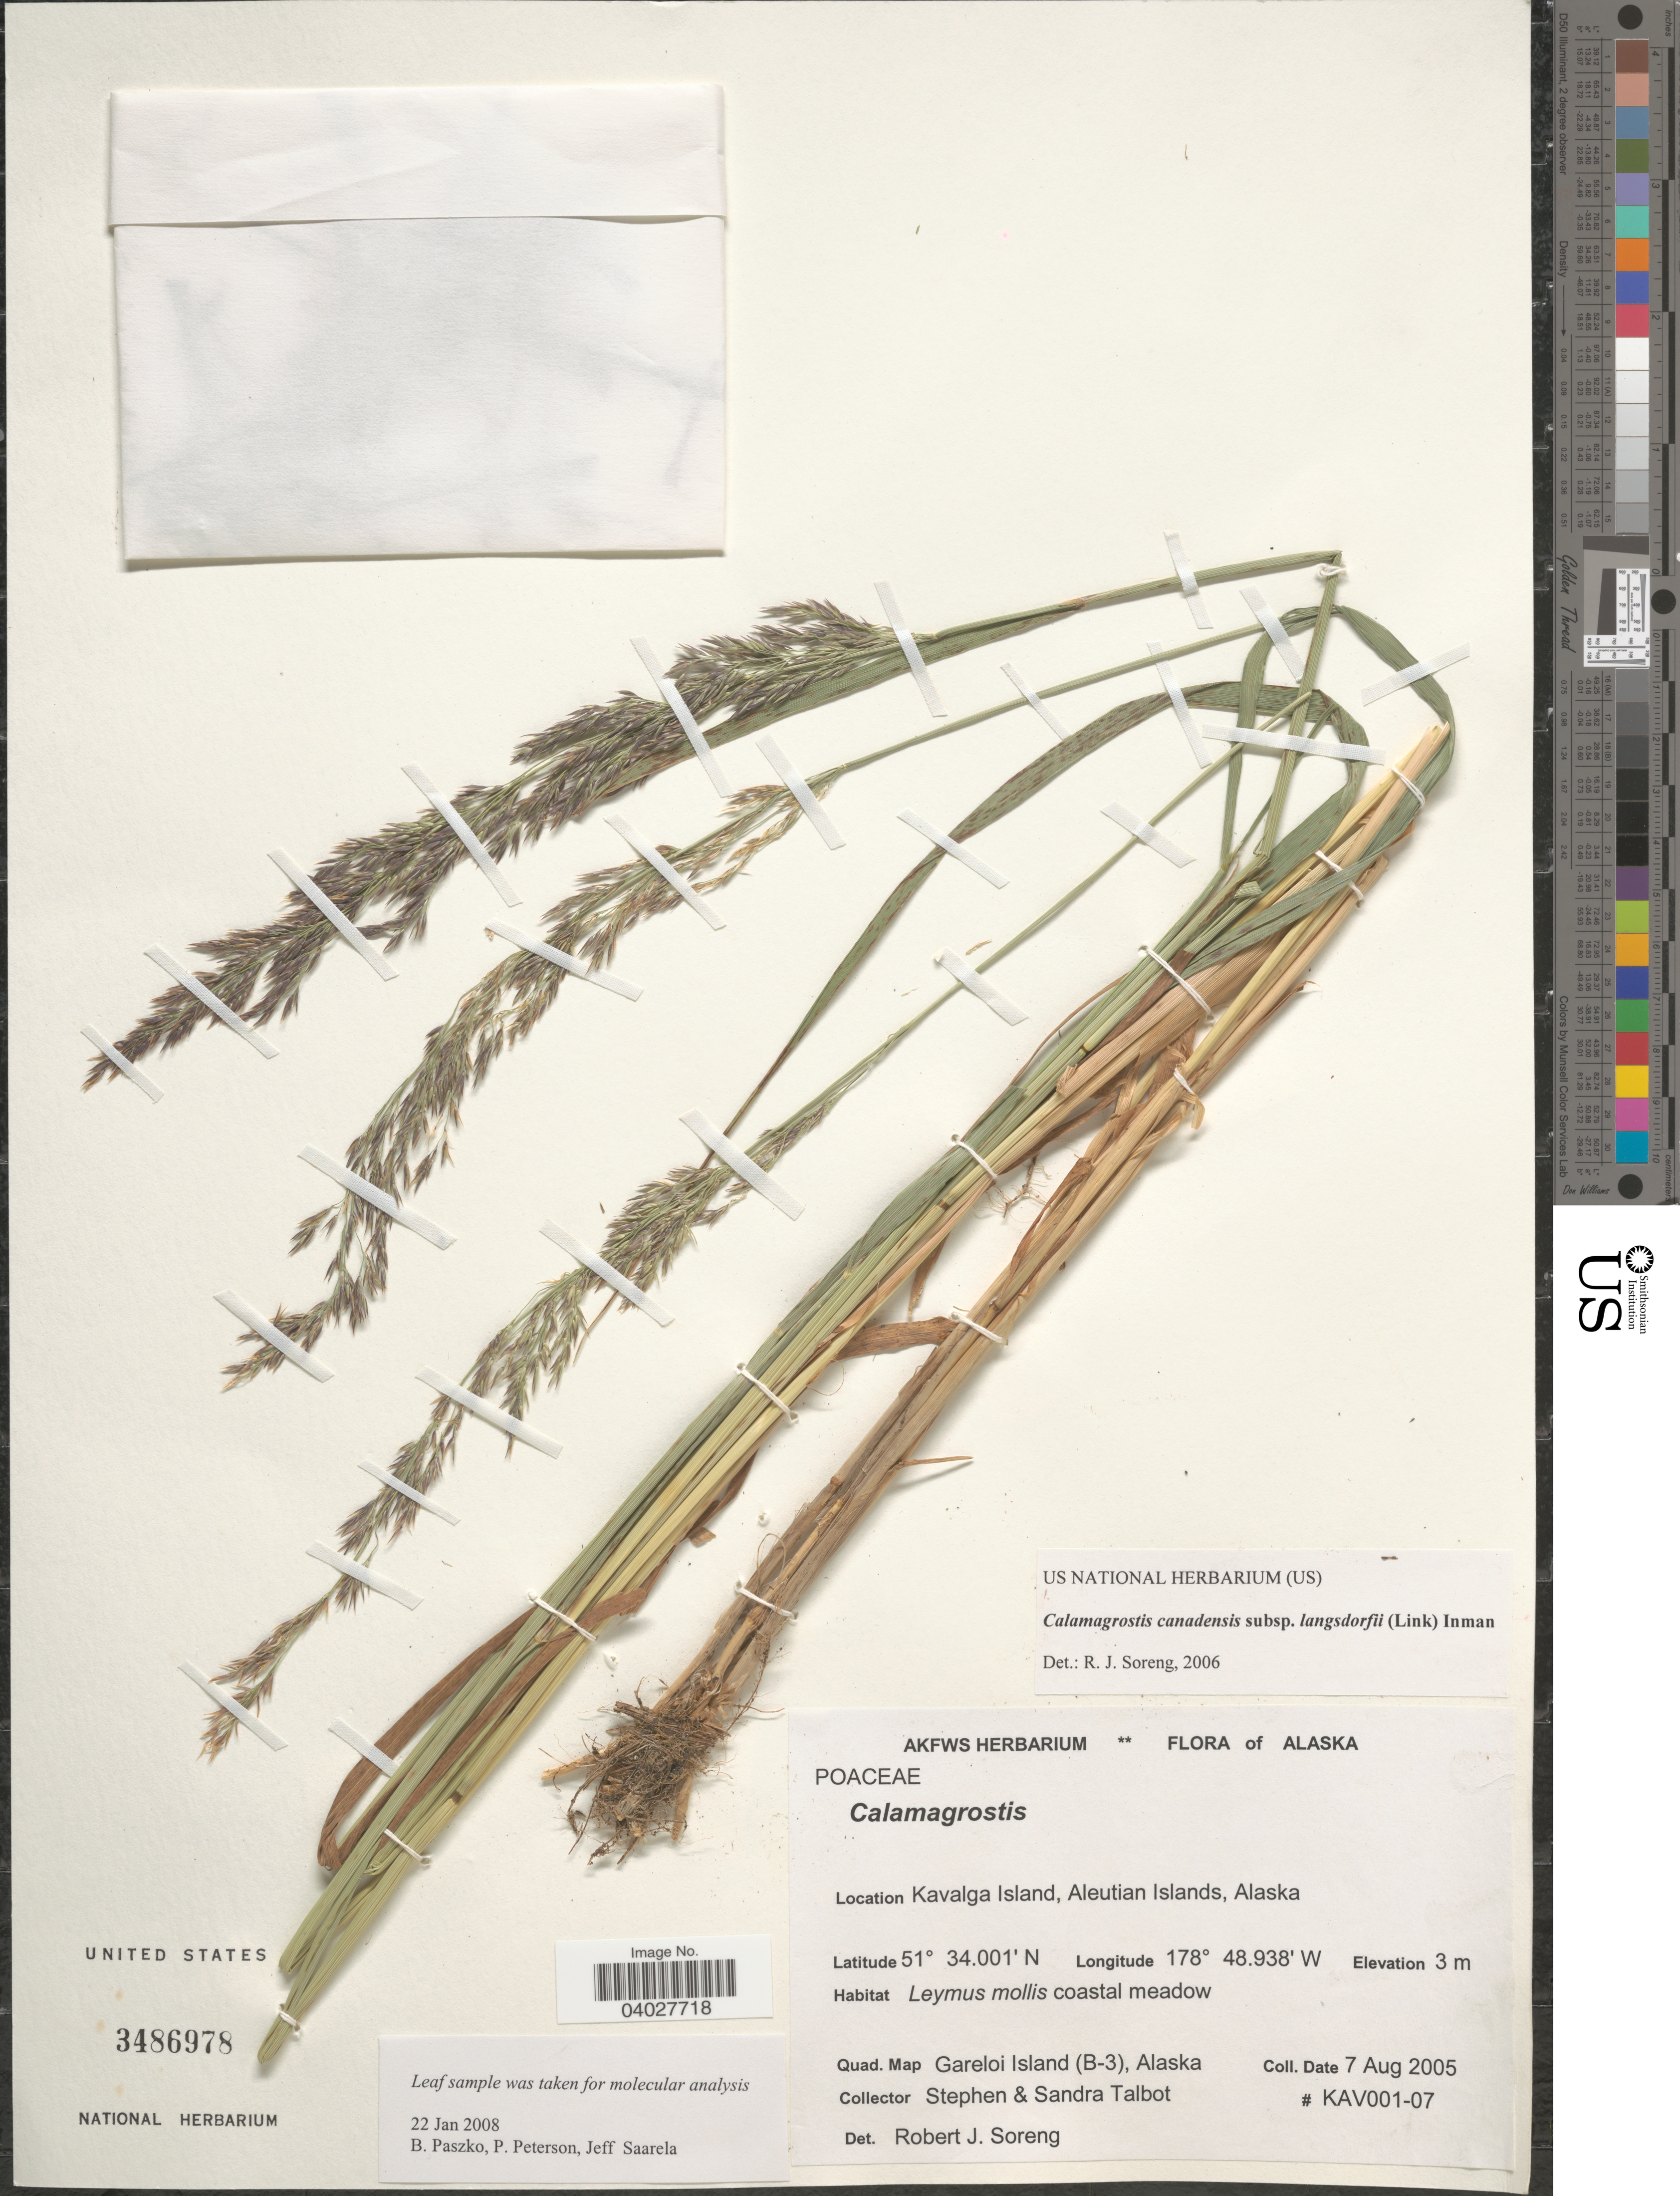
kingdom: Plantae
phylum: Tracheophyta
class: Liliopsida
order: Poales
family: Poaceae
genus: Calamagrostis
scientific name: Calamagrostis canadensis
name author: (Michx.) P. Beauv.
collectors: S. S. Talbot & S. Talbot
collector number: KAV001-07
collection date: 2005-08-07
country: United States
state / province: Alaska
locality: Kavalga Island, Aleutian Islands. Quad. Map Gareloi Island (B-3).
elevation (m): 3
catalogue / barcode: US 3486978